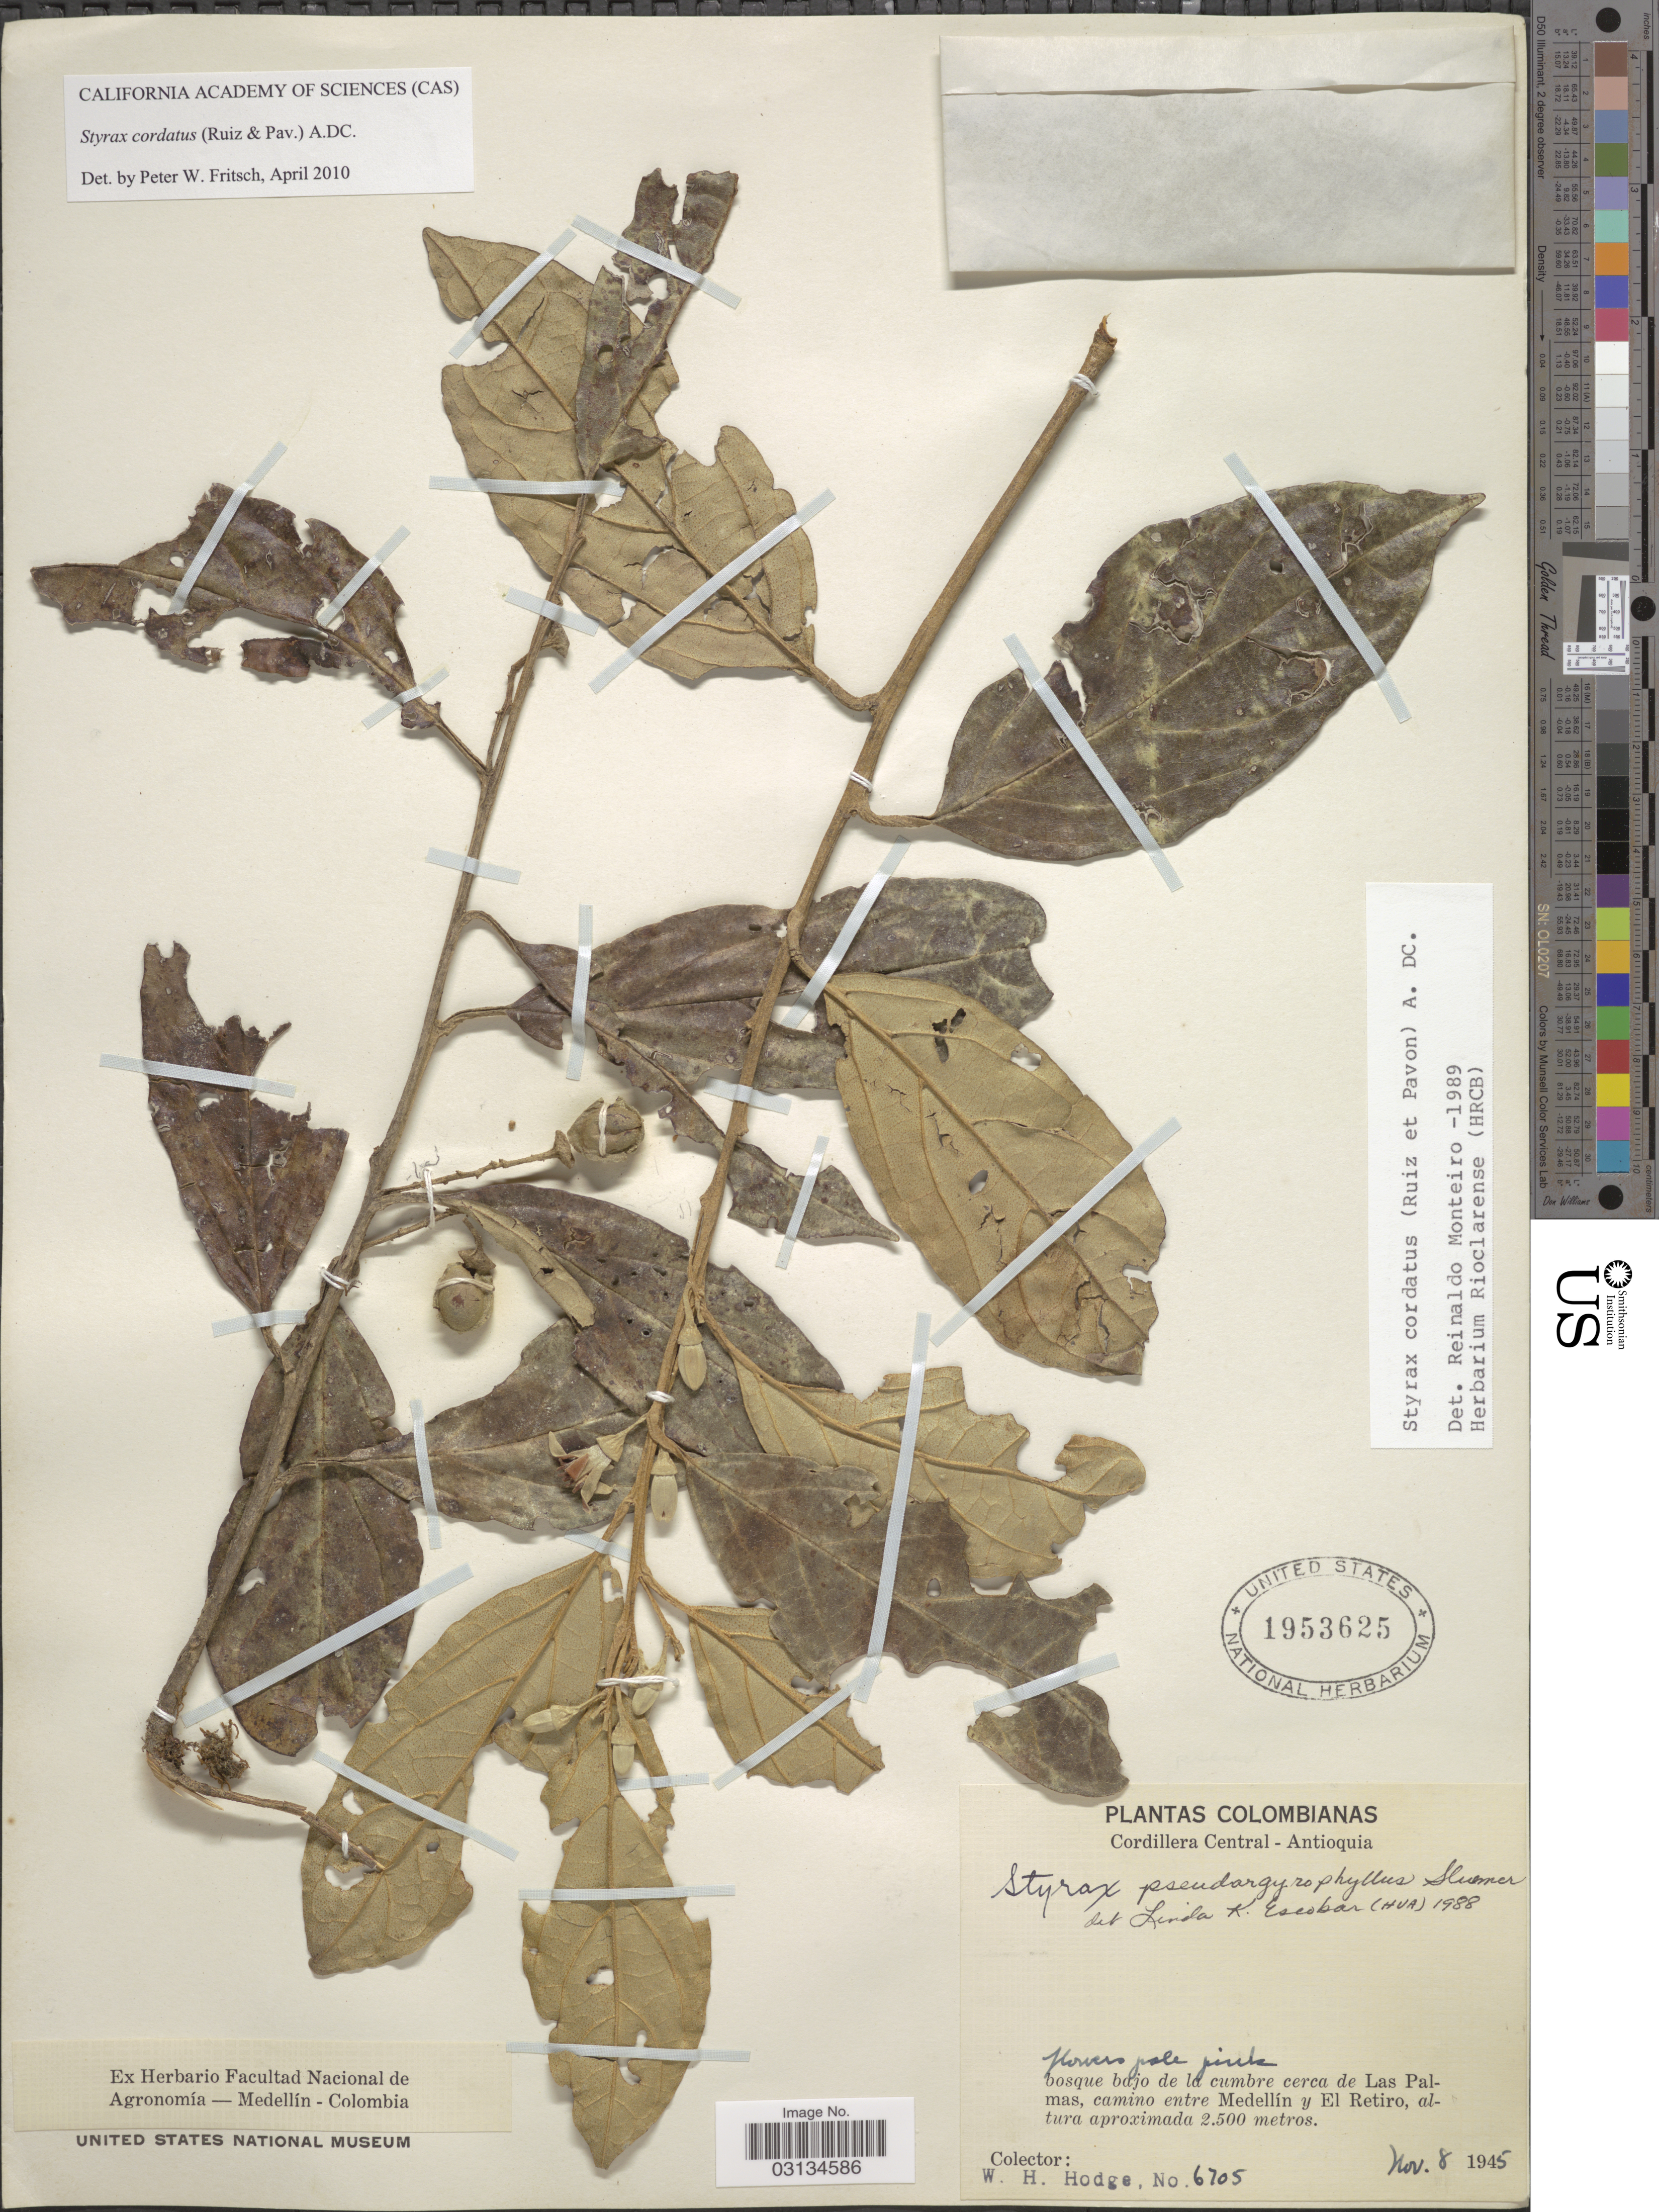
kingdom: Plantae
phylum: Tracheophyta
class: Magnoliopsida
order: Ericales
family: Styracaceae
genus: Styrax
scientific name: Styrax cordatus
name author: (Ruiz & Pav.) A. DC.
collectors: W. Hodge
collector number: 6705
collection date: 1945-11-08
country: Colombia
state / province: Antioquia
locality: Cordillera Central. Cerca de Las Palmas, camino entre Medellín y El Retiro.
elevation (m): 2500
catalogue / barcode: US 1953625